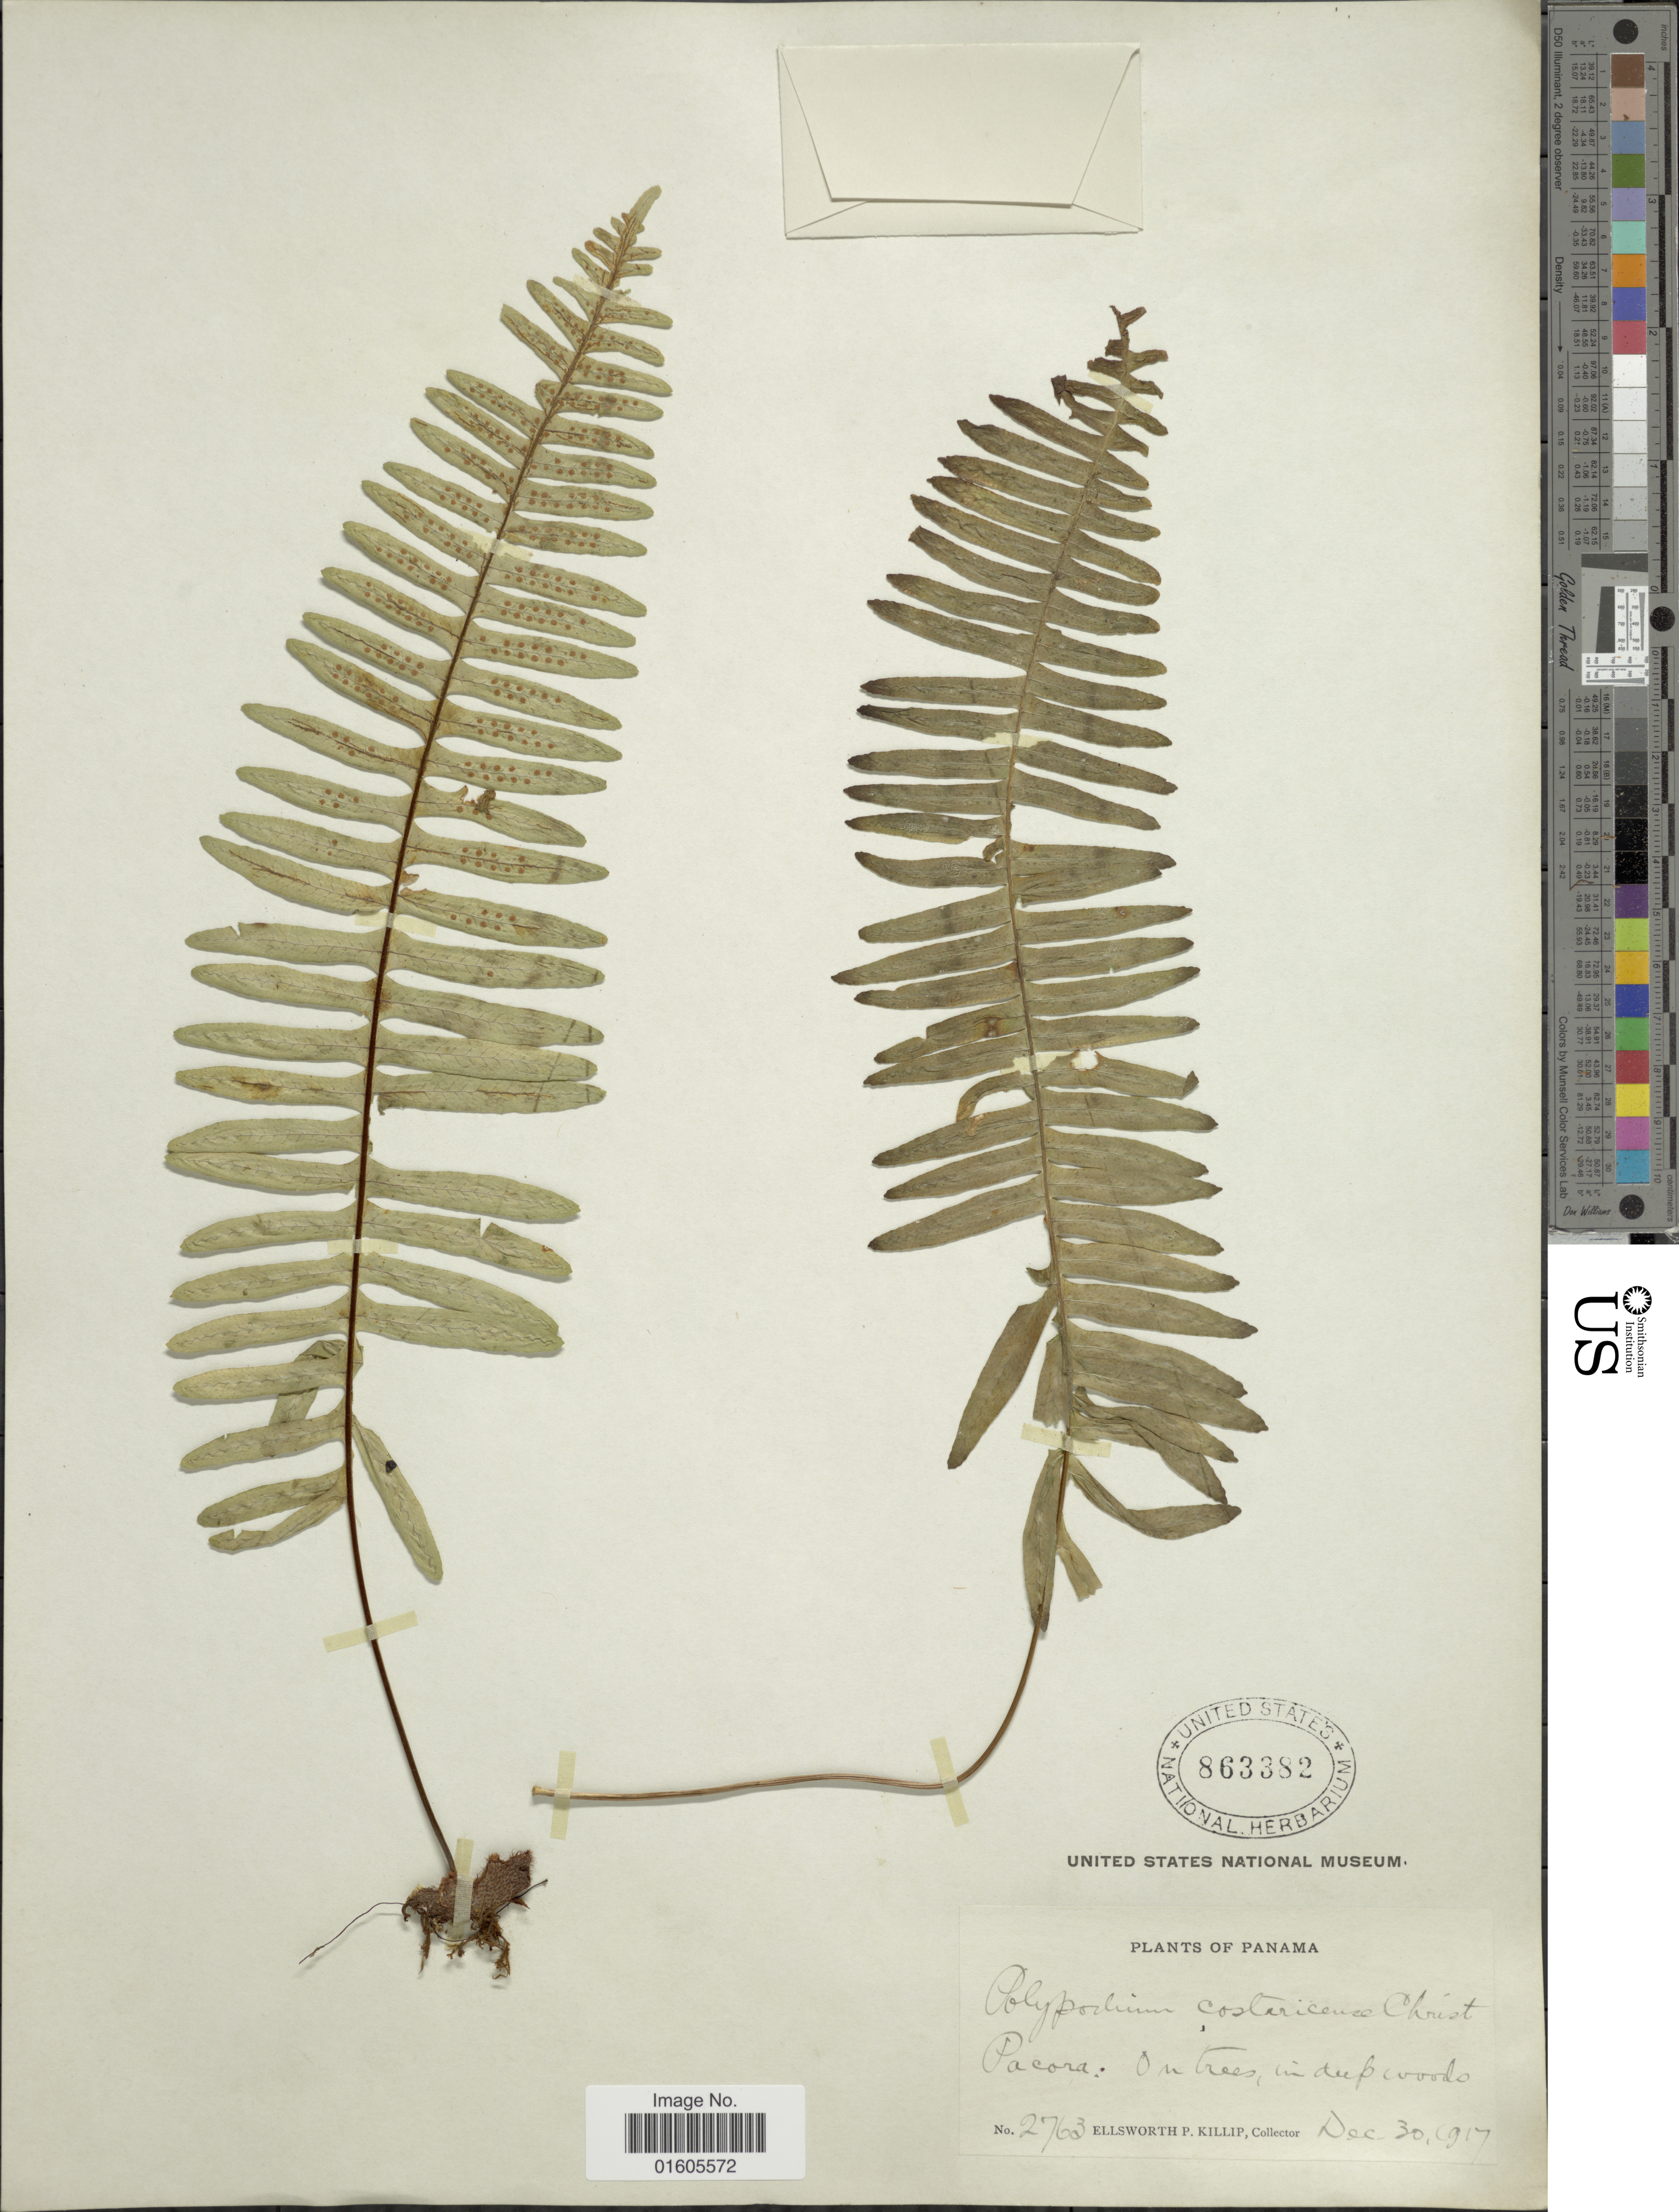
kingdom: Plantae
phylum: Tracheophyta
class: Polypodiopsida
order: Polypodiales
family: Polypodiaceae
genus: Serpocaulon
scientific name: Serpocaulon wagneri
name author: (Mett.) A.R. Sm.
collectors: E. P. Killip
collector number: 2763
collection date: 1917-12-30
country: Panama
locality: Pacora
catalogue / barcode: US 863382